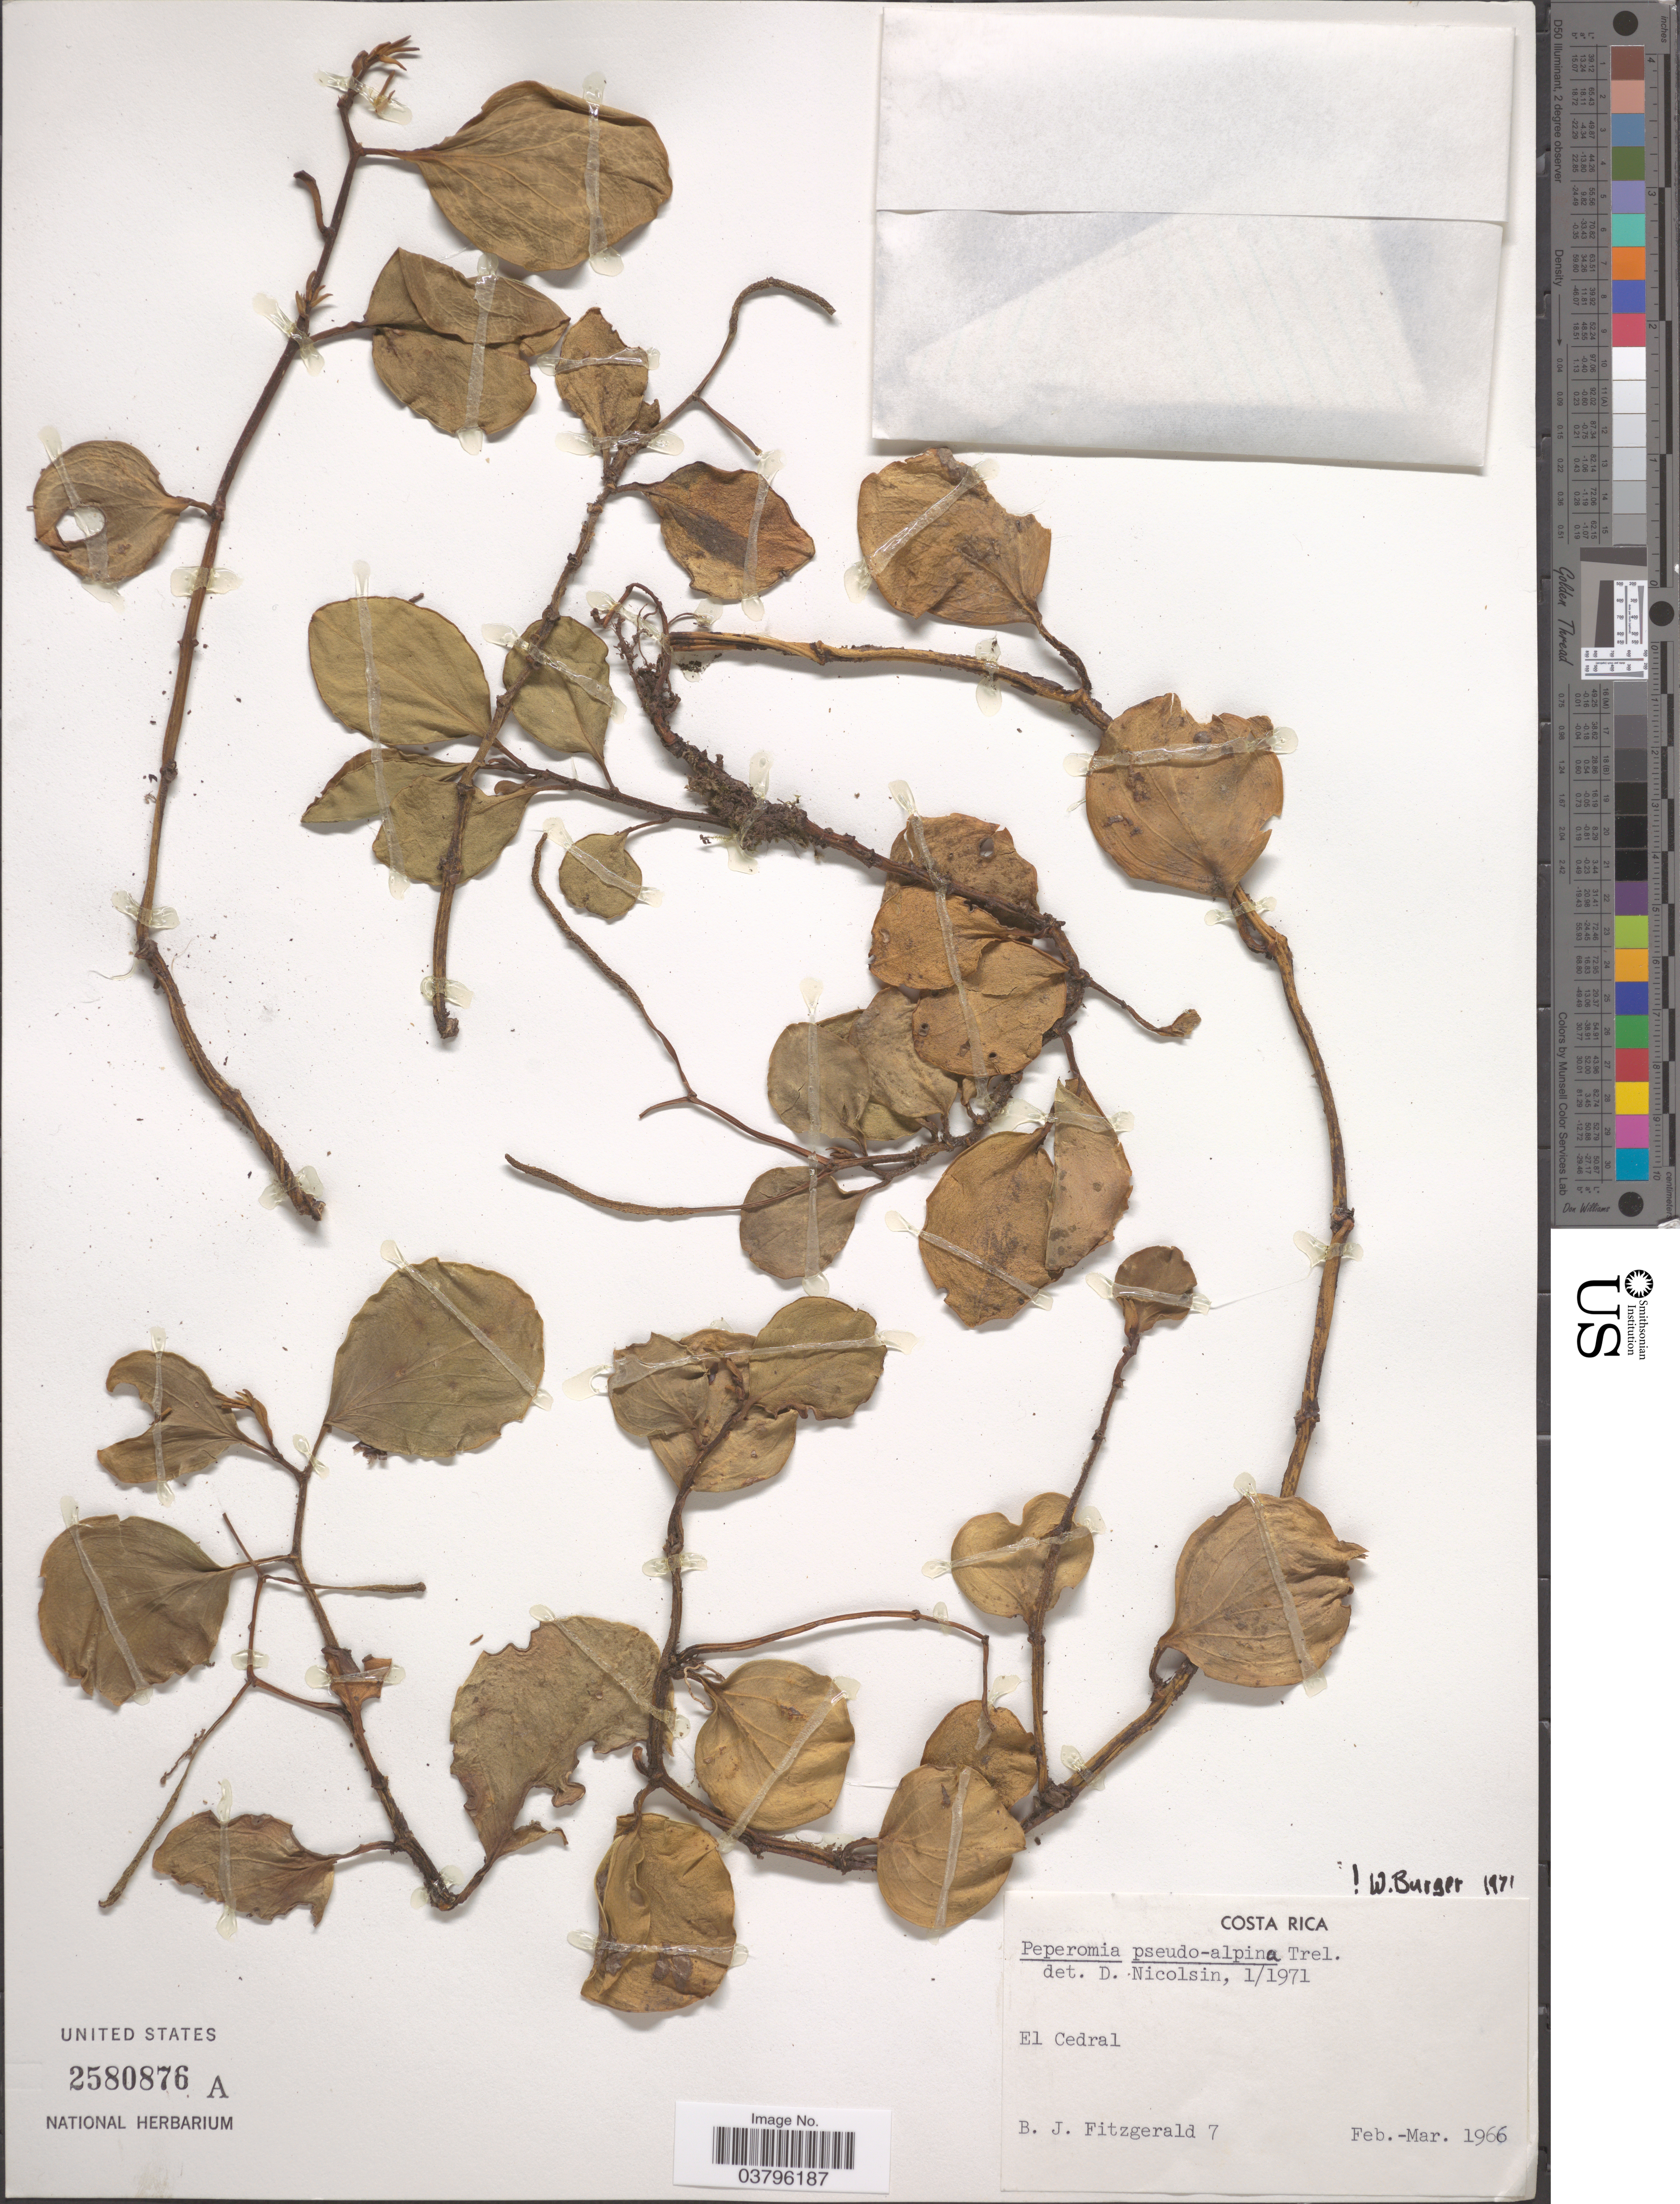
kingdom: Plantae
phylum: Tracheophyta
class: Magnoliopsida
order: Piperales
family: Piperaceae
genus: Peperomia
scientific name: Peperomia pseudoalpina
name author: Trel.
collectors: B. Fitzgerald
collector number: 7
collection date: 1966-02/1966-03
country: Costa Rica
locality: El Cedral.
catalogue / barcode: US 2580876A